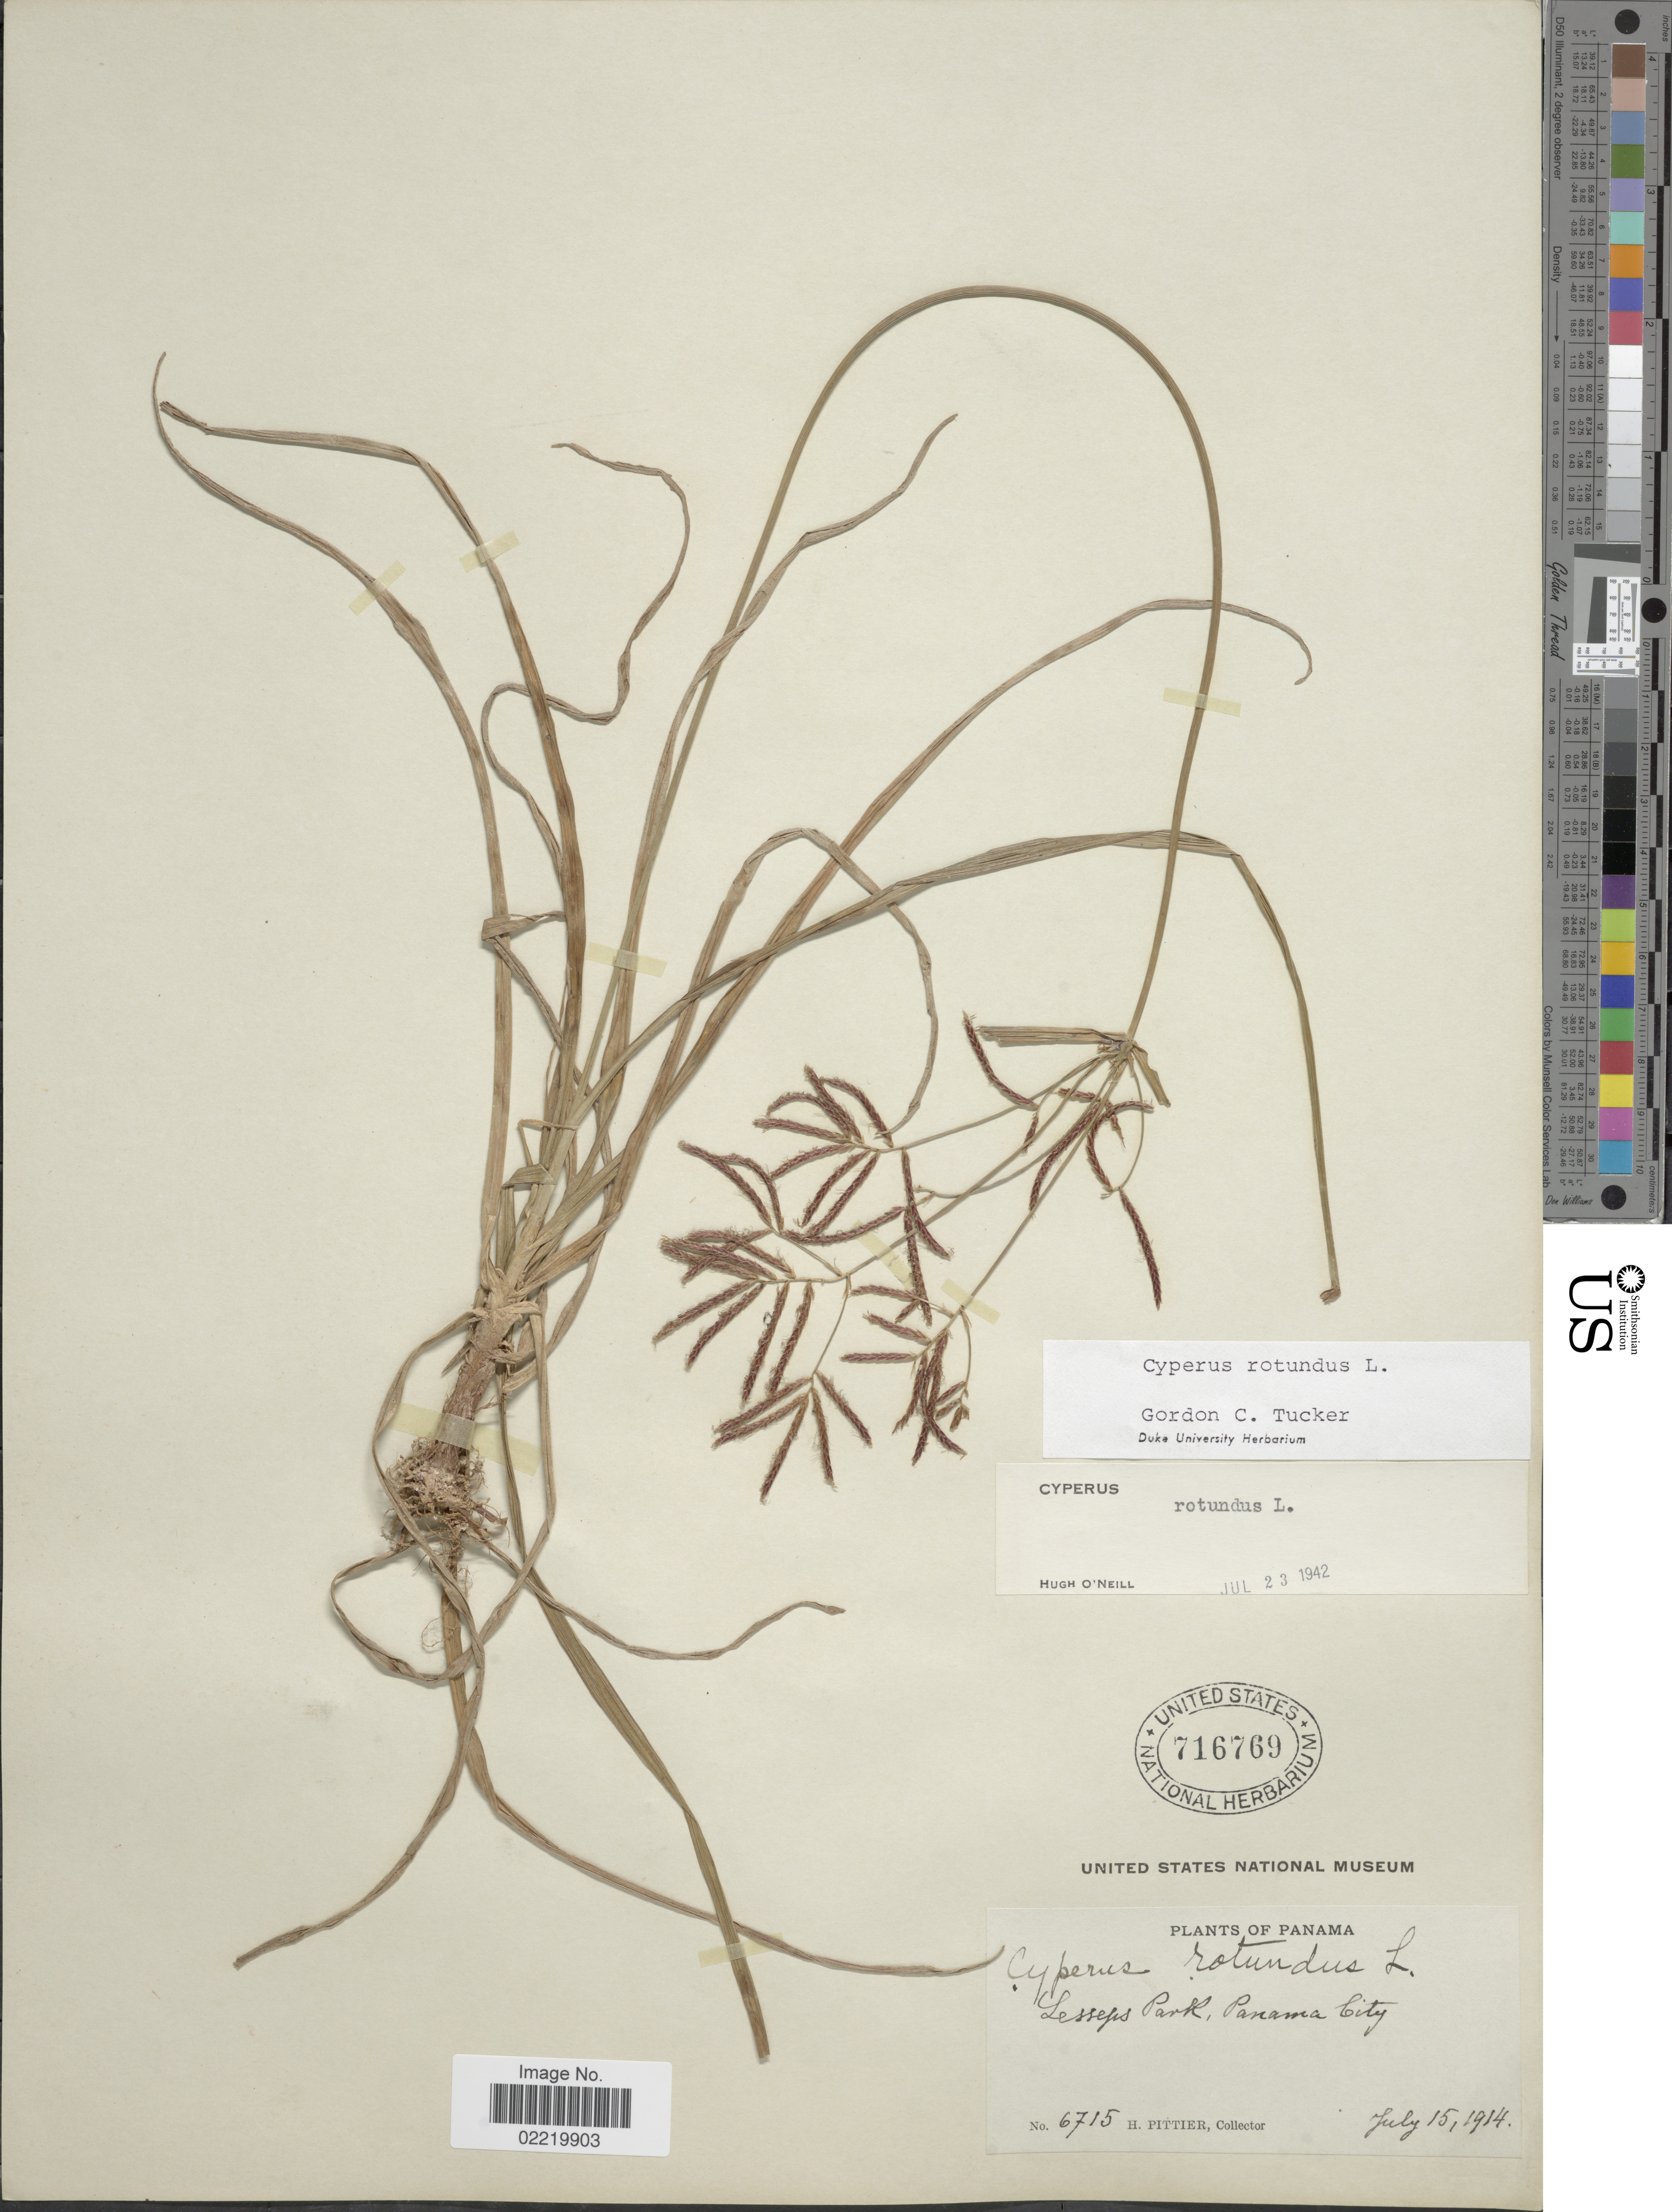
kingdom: Plantae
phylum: Tracheophyta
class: Liliopsida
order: Poales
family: Cyperaceae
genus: Cyperus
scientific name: Cyperus rotundus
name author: L.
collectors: H. F. Pittier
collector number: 6715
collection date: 1914-07-15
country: Panama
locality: Lesseps Park, Panama City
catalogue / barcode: US 716769